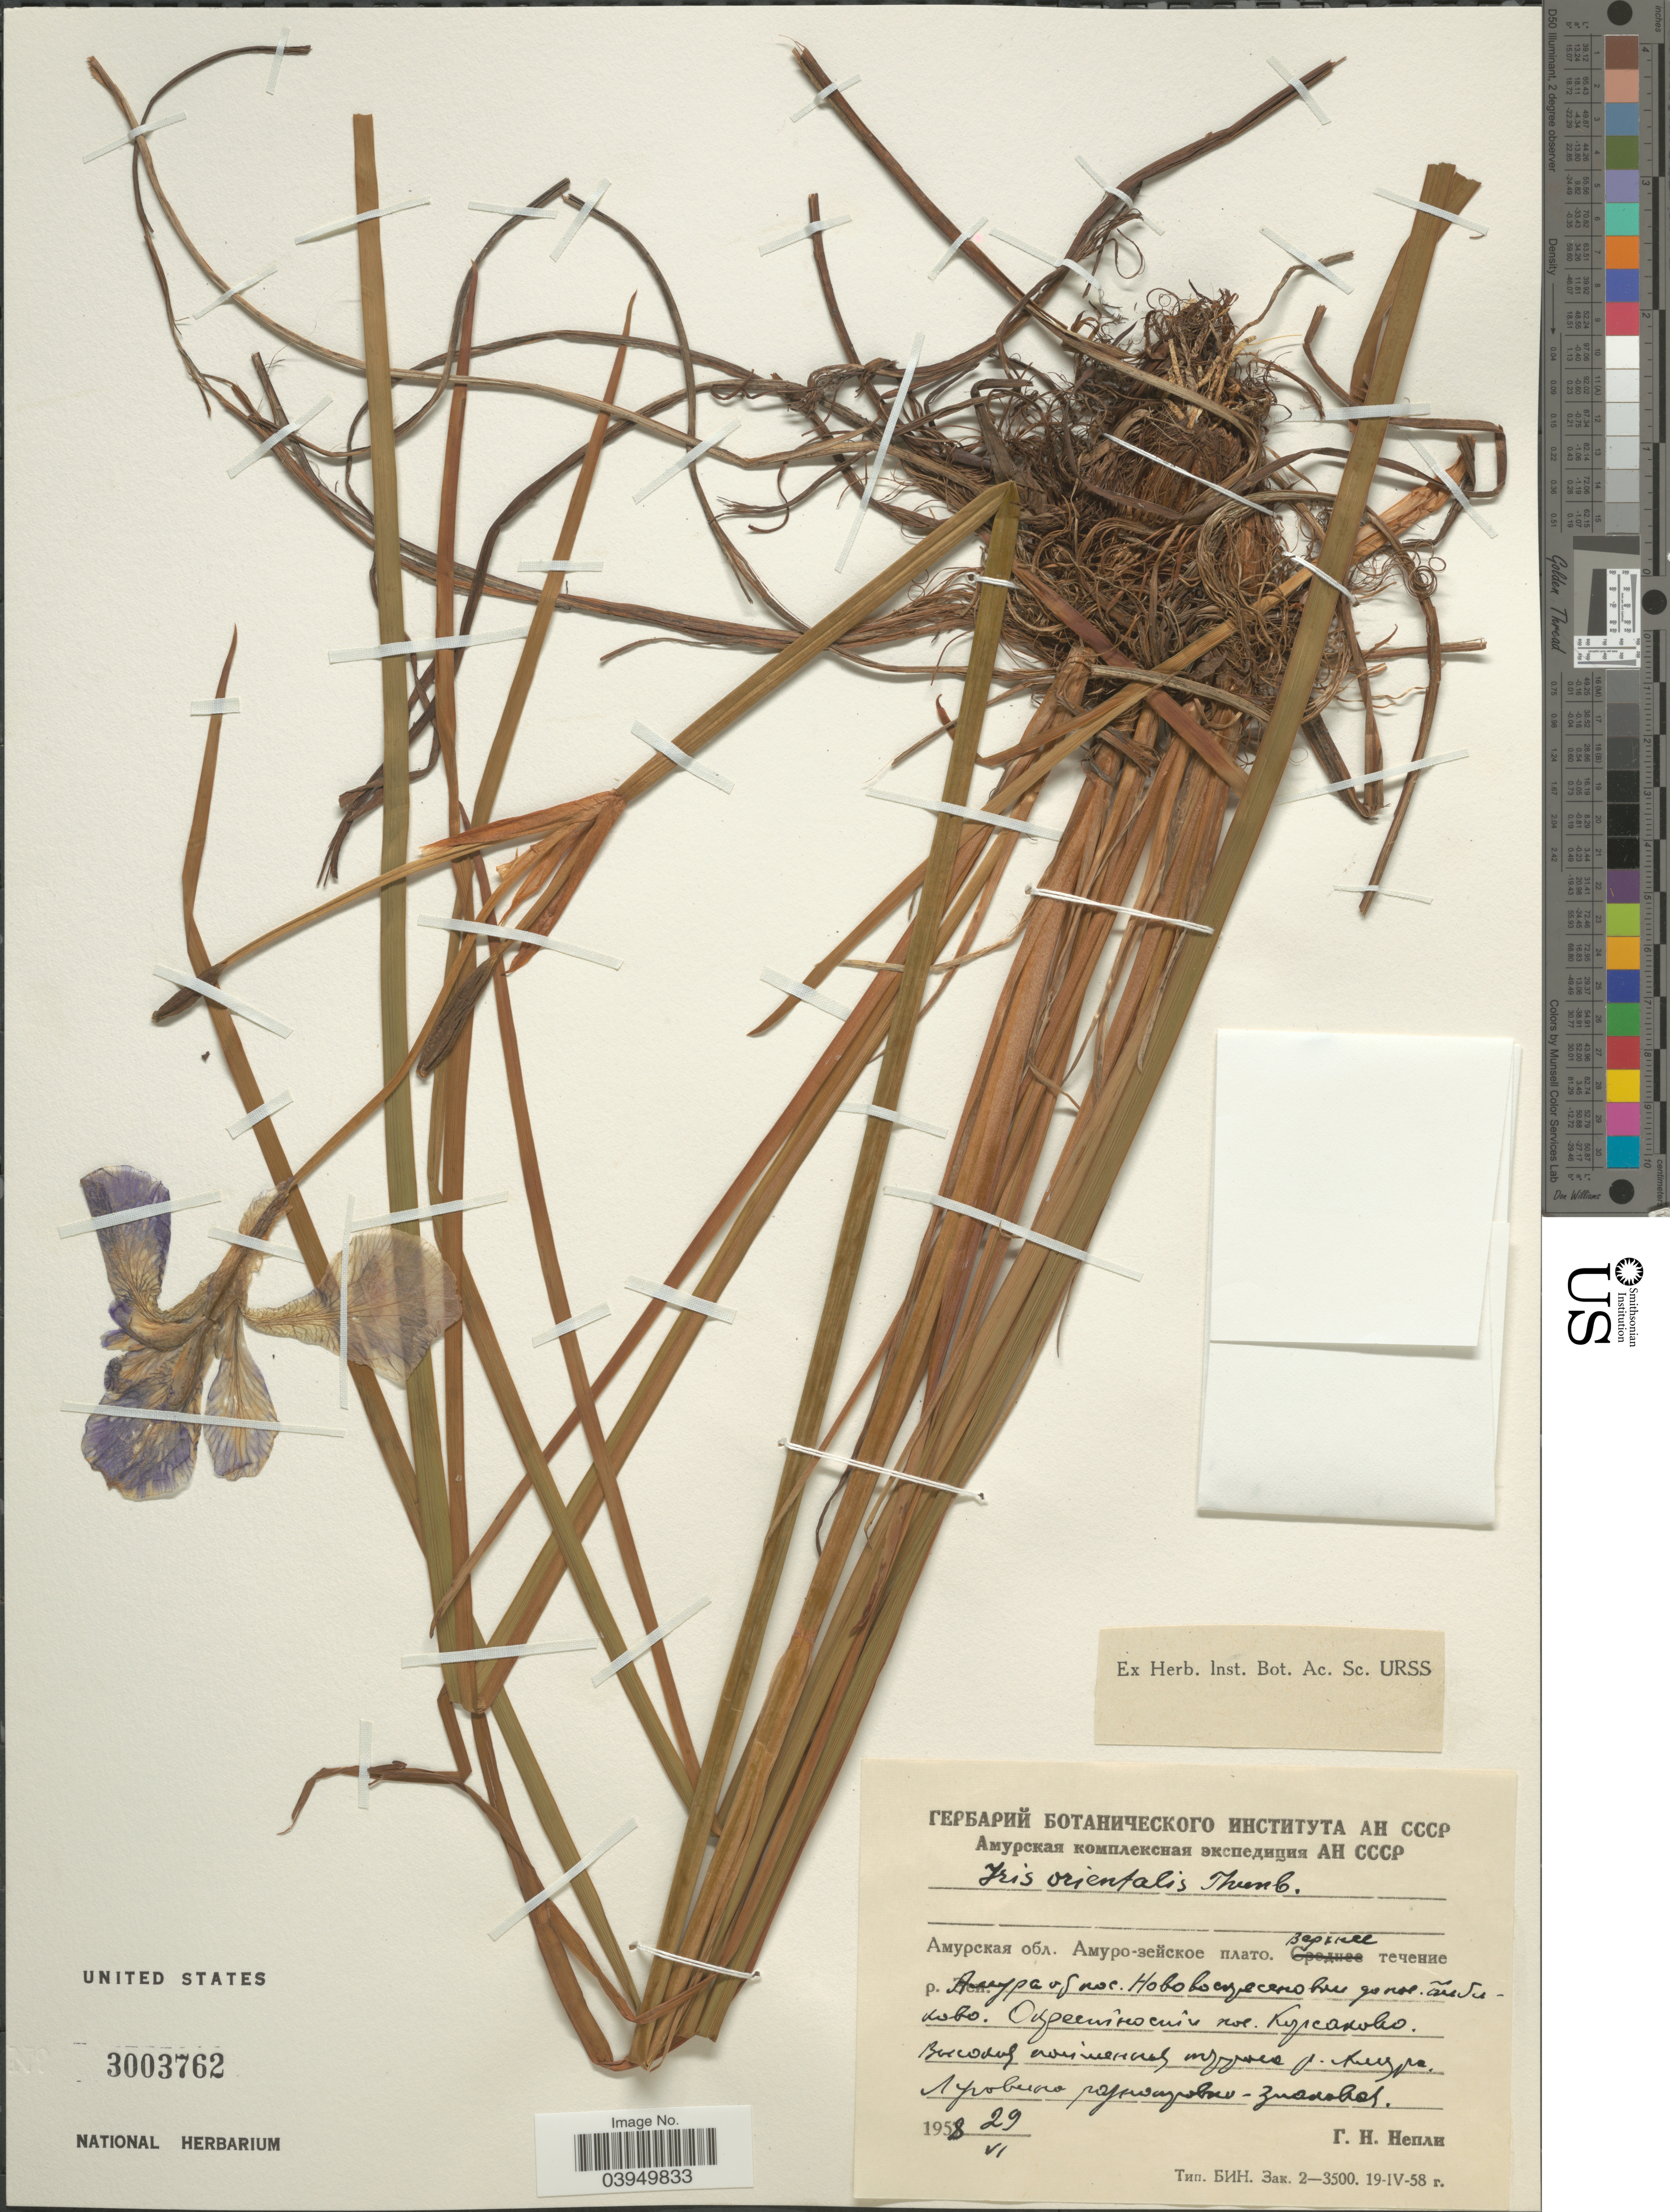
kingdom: Plantae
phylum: Tracheophyta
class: Liliopsida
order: Asparagales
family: Iridaceae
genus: Iris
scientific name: Iris orientalis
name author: Thunb.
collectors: G. Nepli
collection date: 1958-06-29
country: Russian Federation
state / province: Amur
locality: Amur river from Novovoskresenovka to Bibikovo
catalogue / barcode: US 3003762